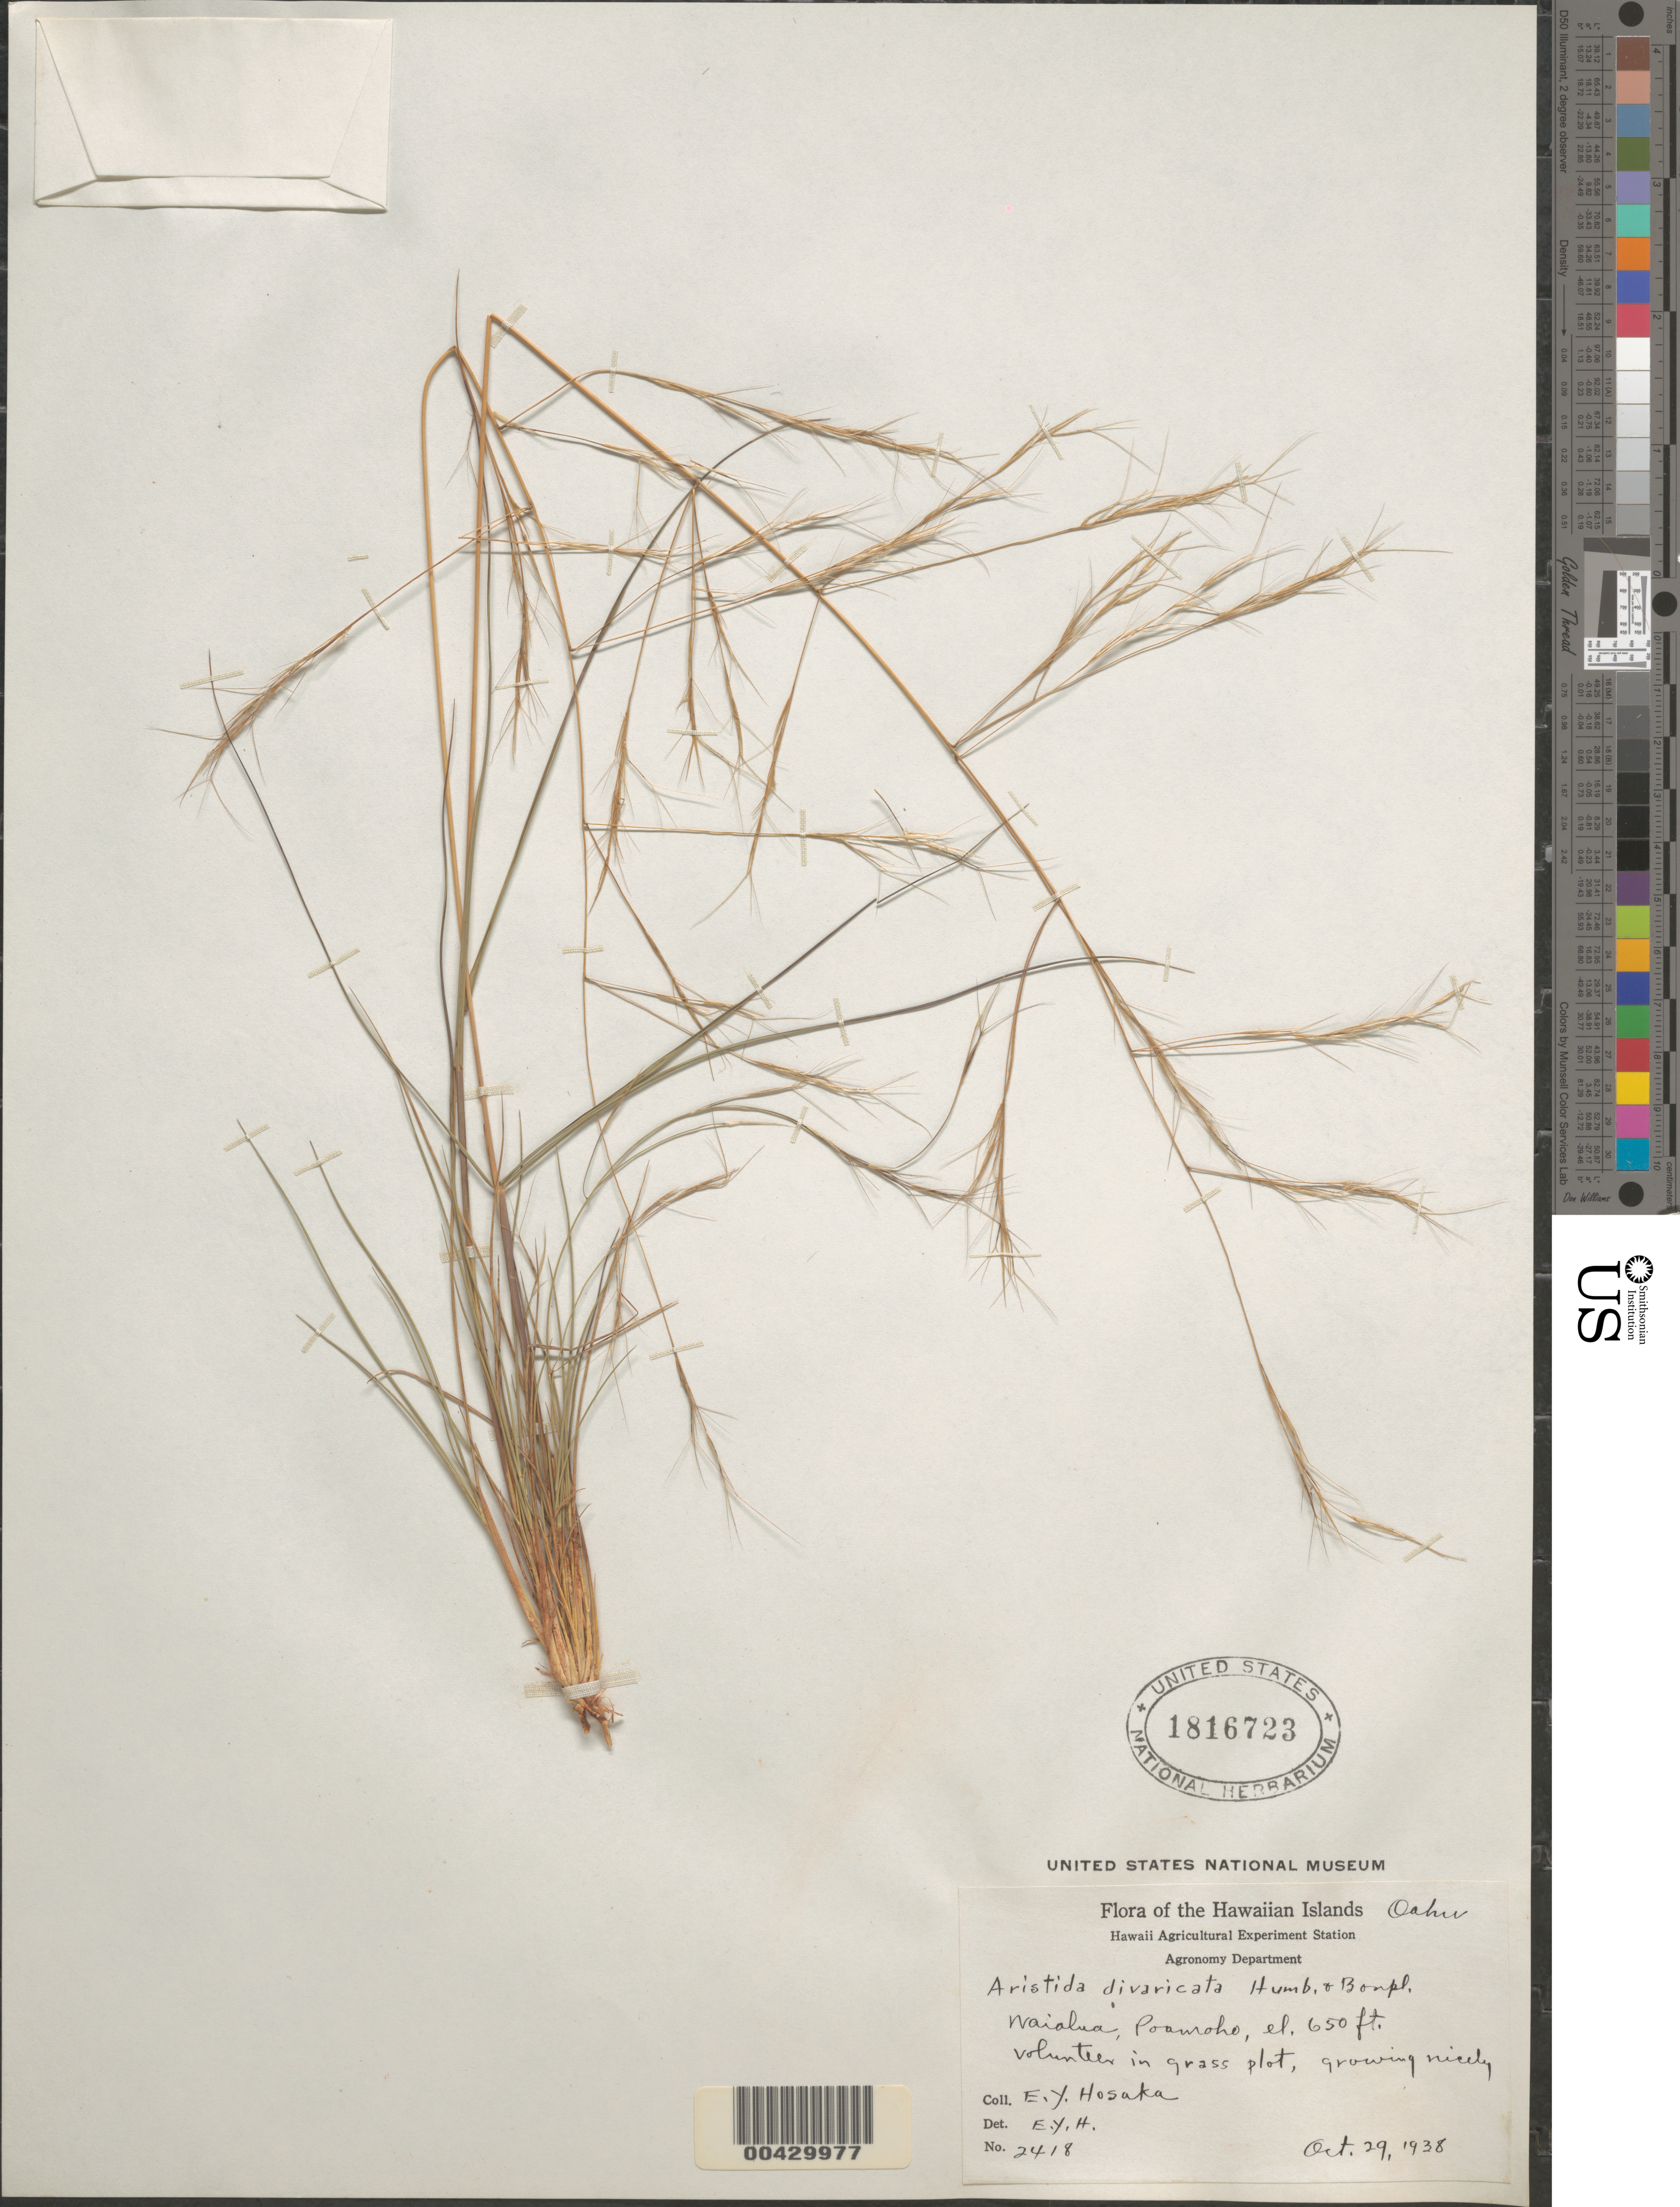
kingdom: Plantae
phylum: Tracheophyta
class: Liliopsida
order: Poales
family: Poaceae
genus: Aristida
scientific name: Aristida divaricata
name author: Humb. & Bonpl. ex Willd.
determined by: Hosaka, E. Y.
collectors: E. Y. Hosaka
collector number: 2418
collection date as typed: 29 Oct 1938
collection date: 1938-10-29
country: United States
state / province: Hawaii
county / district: Honolulu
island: Oahu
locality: Waialua, Poamoho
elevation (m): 198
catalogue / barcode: US 1816723